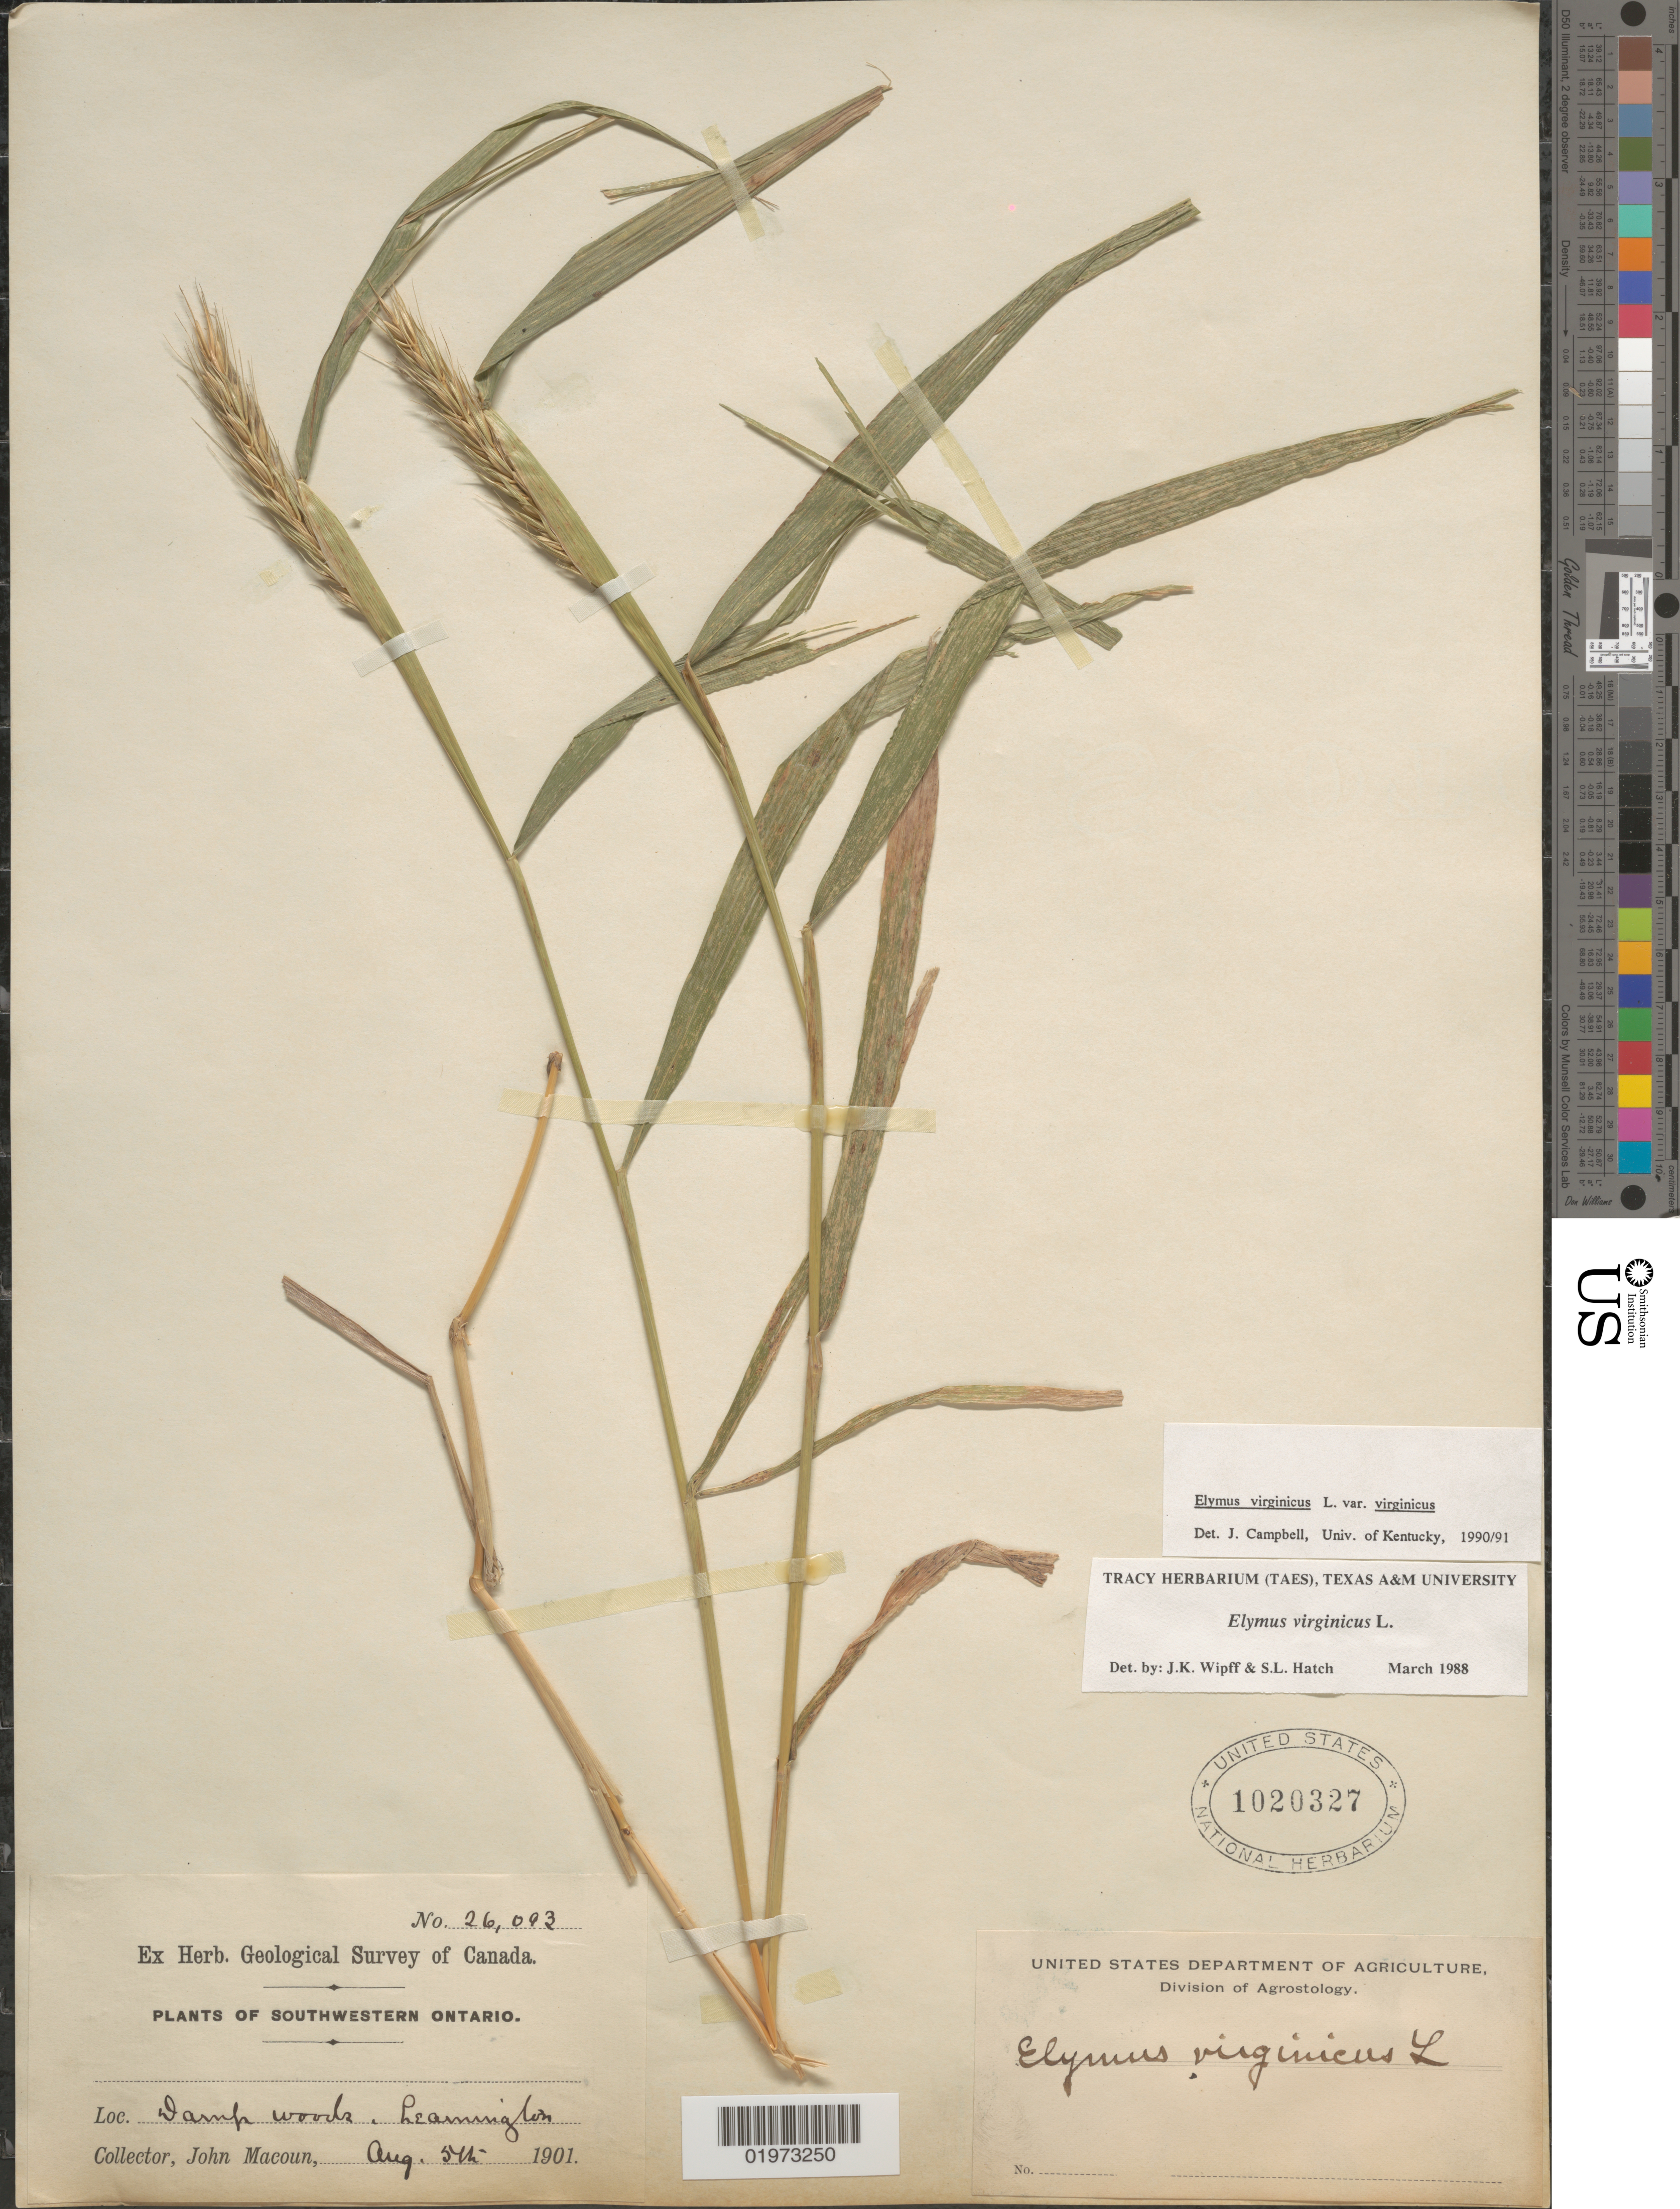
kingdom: Plantae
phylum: Tracheophyta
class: Liliopsida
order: Poales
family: Poaceae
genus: Elymus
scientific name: Elymus virginicus var. virginicus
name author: L.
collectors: J. Macoun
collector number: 26093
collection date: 1901-08-05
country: Canada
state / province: Ontario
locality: Geological Survey of Canada. Southwestern Ontario. Damp woods. Leamington.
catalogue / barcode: US 1020327